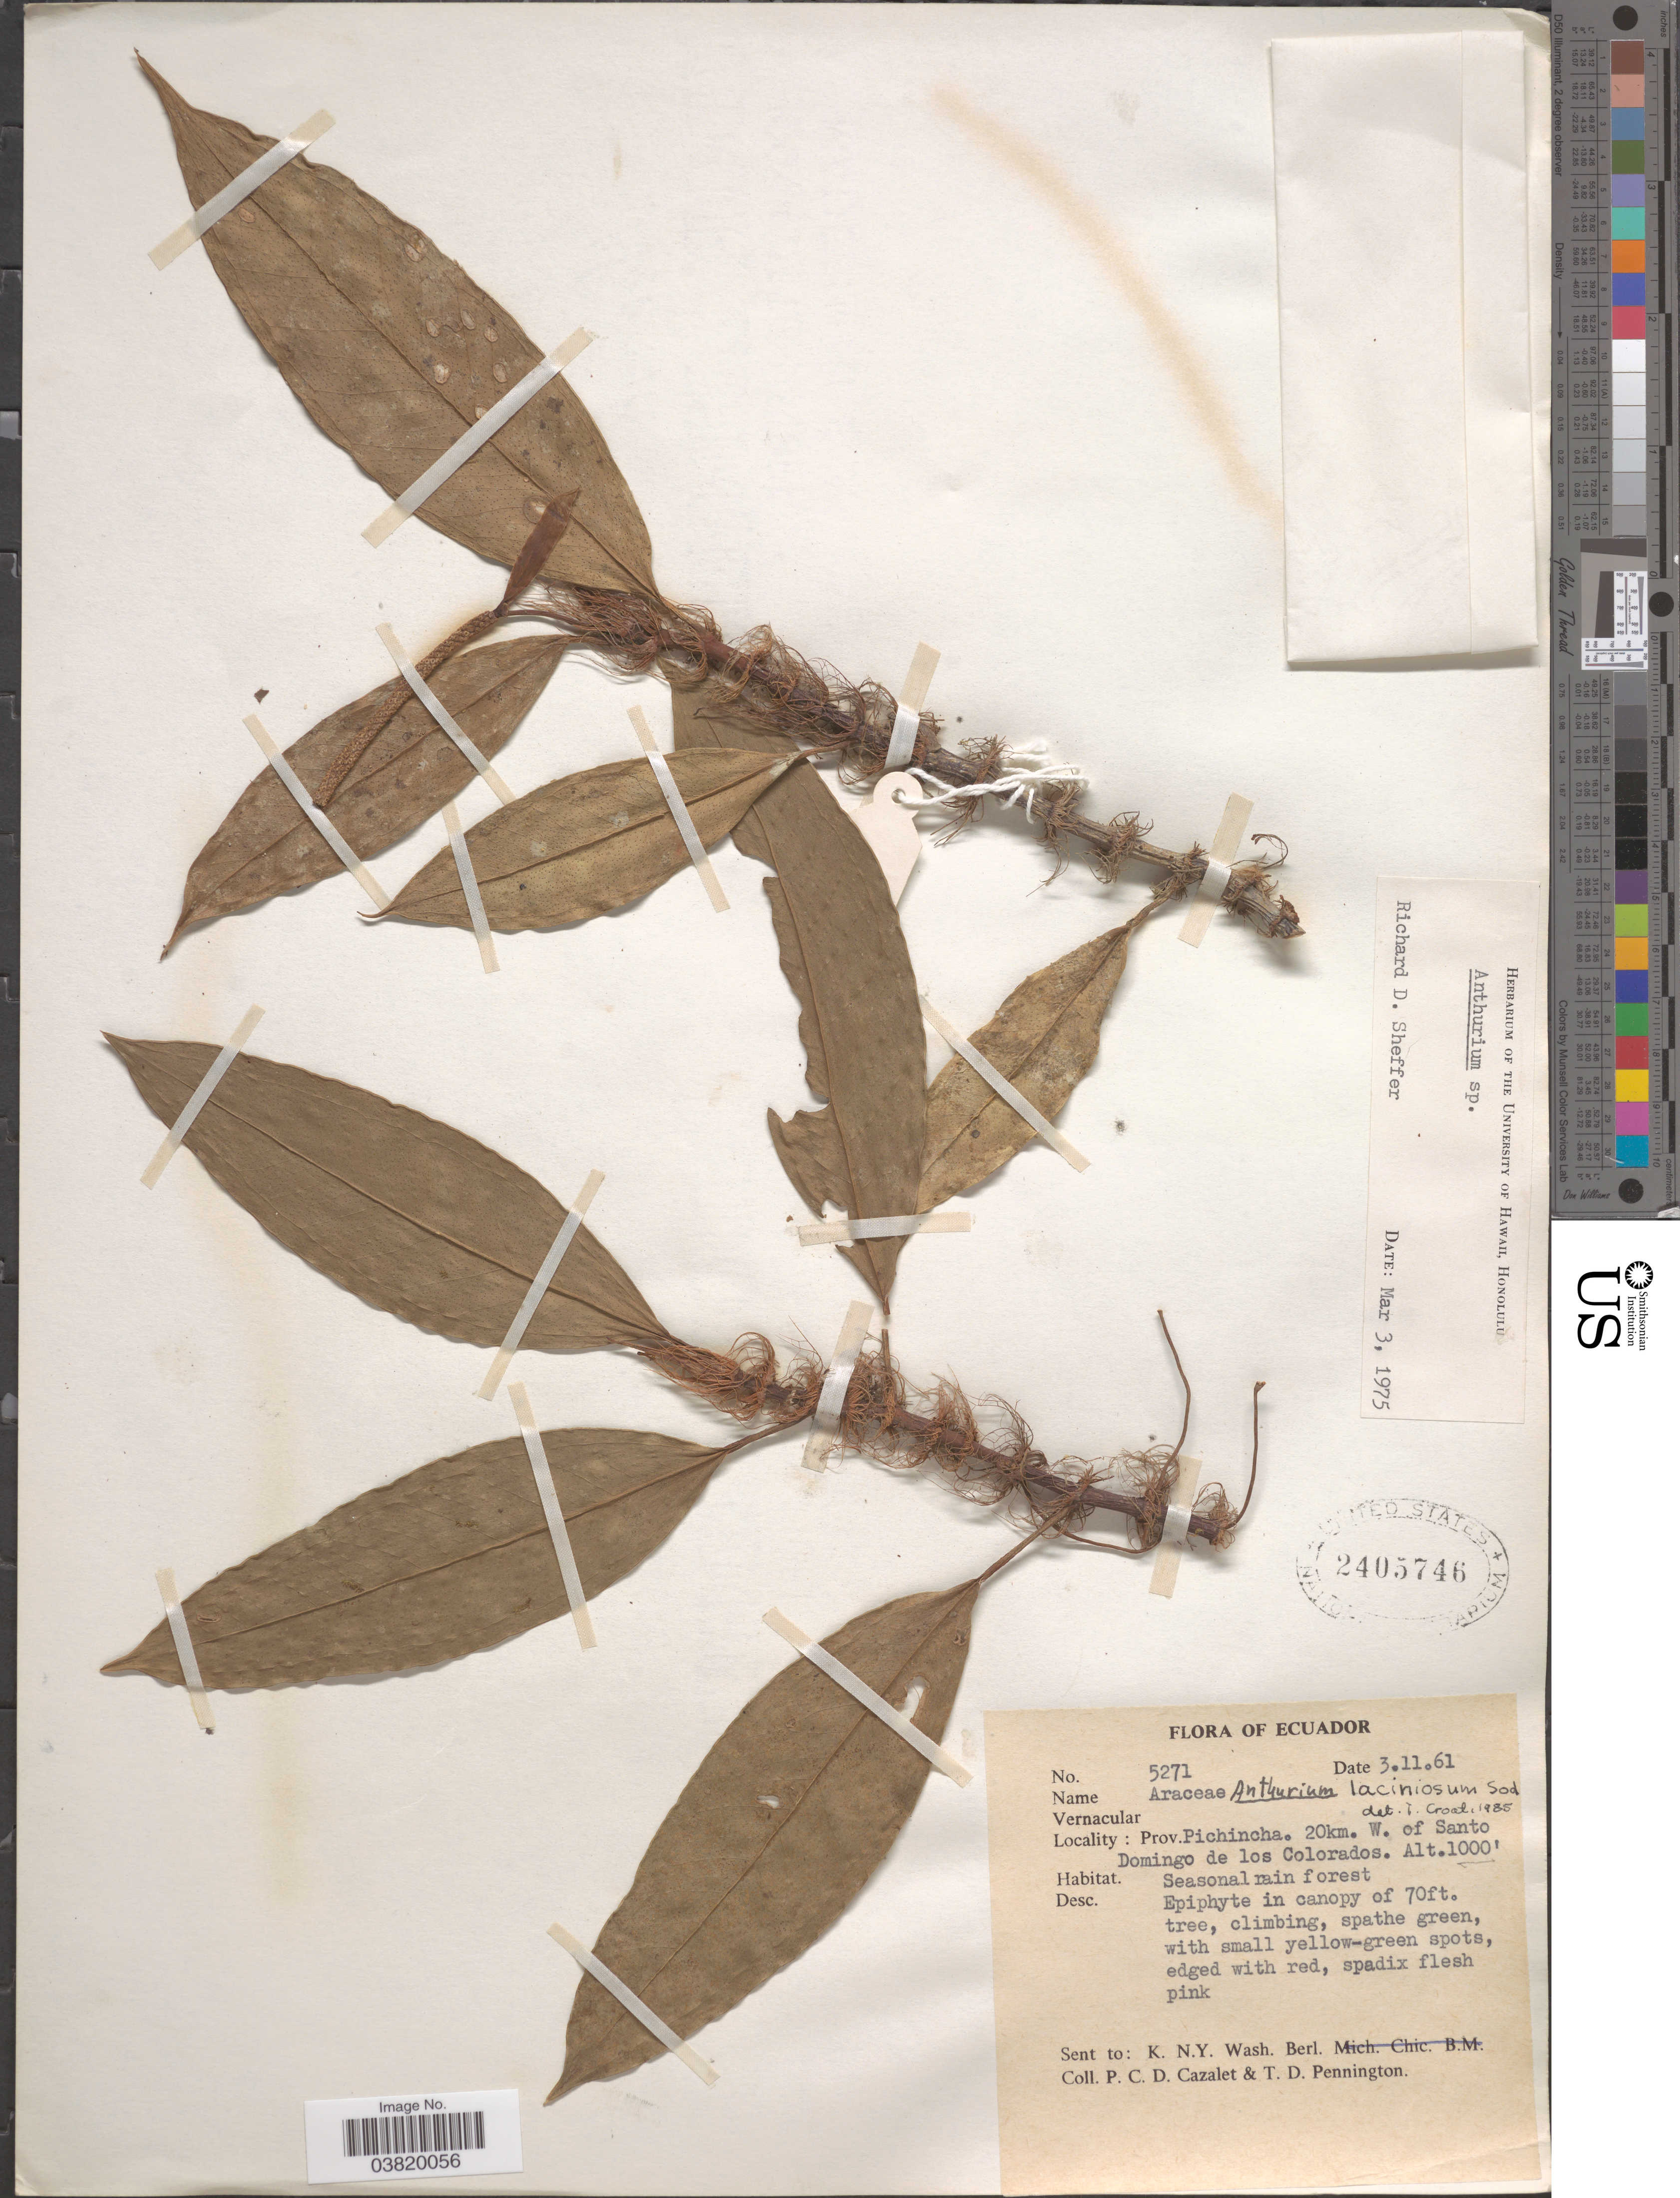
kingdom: Plantae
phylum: Tracheophyta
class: Liliopsida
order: Alismatales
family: Araceae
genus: Anthurium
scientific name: Anthurium laciniosum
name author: Sodiro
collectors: P. C. D. Cazalet & T. D. Pennington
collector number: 5271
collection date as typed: Transcribed d/m/y: 3/11/61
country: Ecuador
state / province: Pichincha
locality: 20km. W. of Santo Domingo de los Colorados.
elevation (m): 305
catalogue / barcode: US 2405746